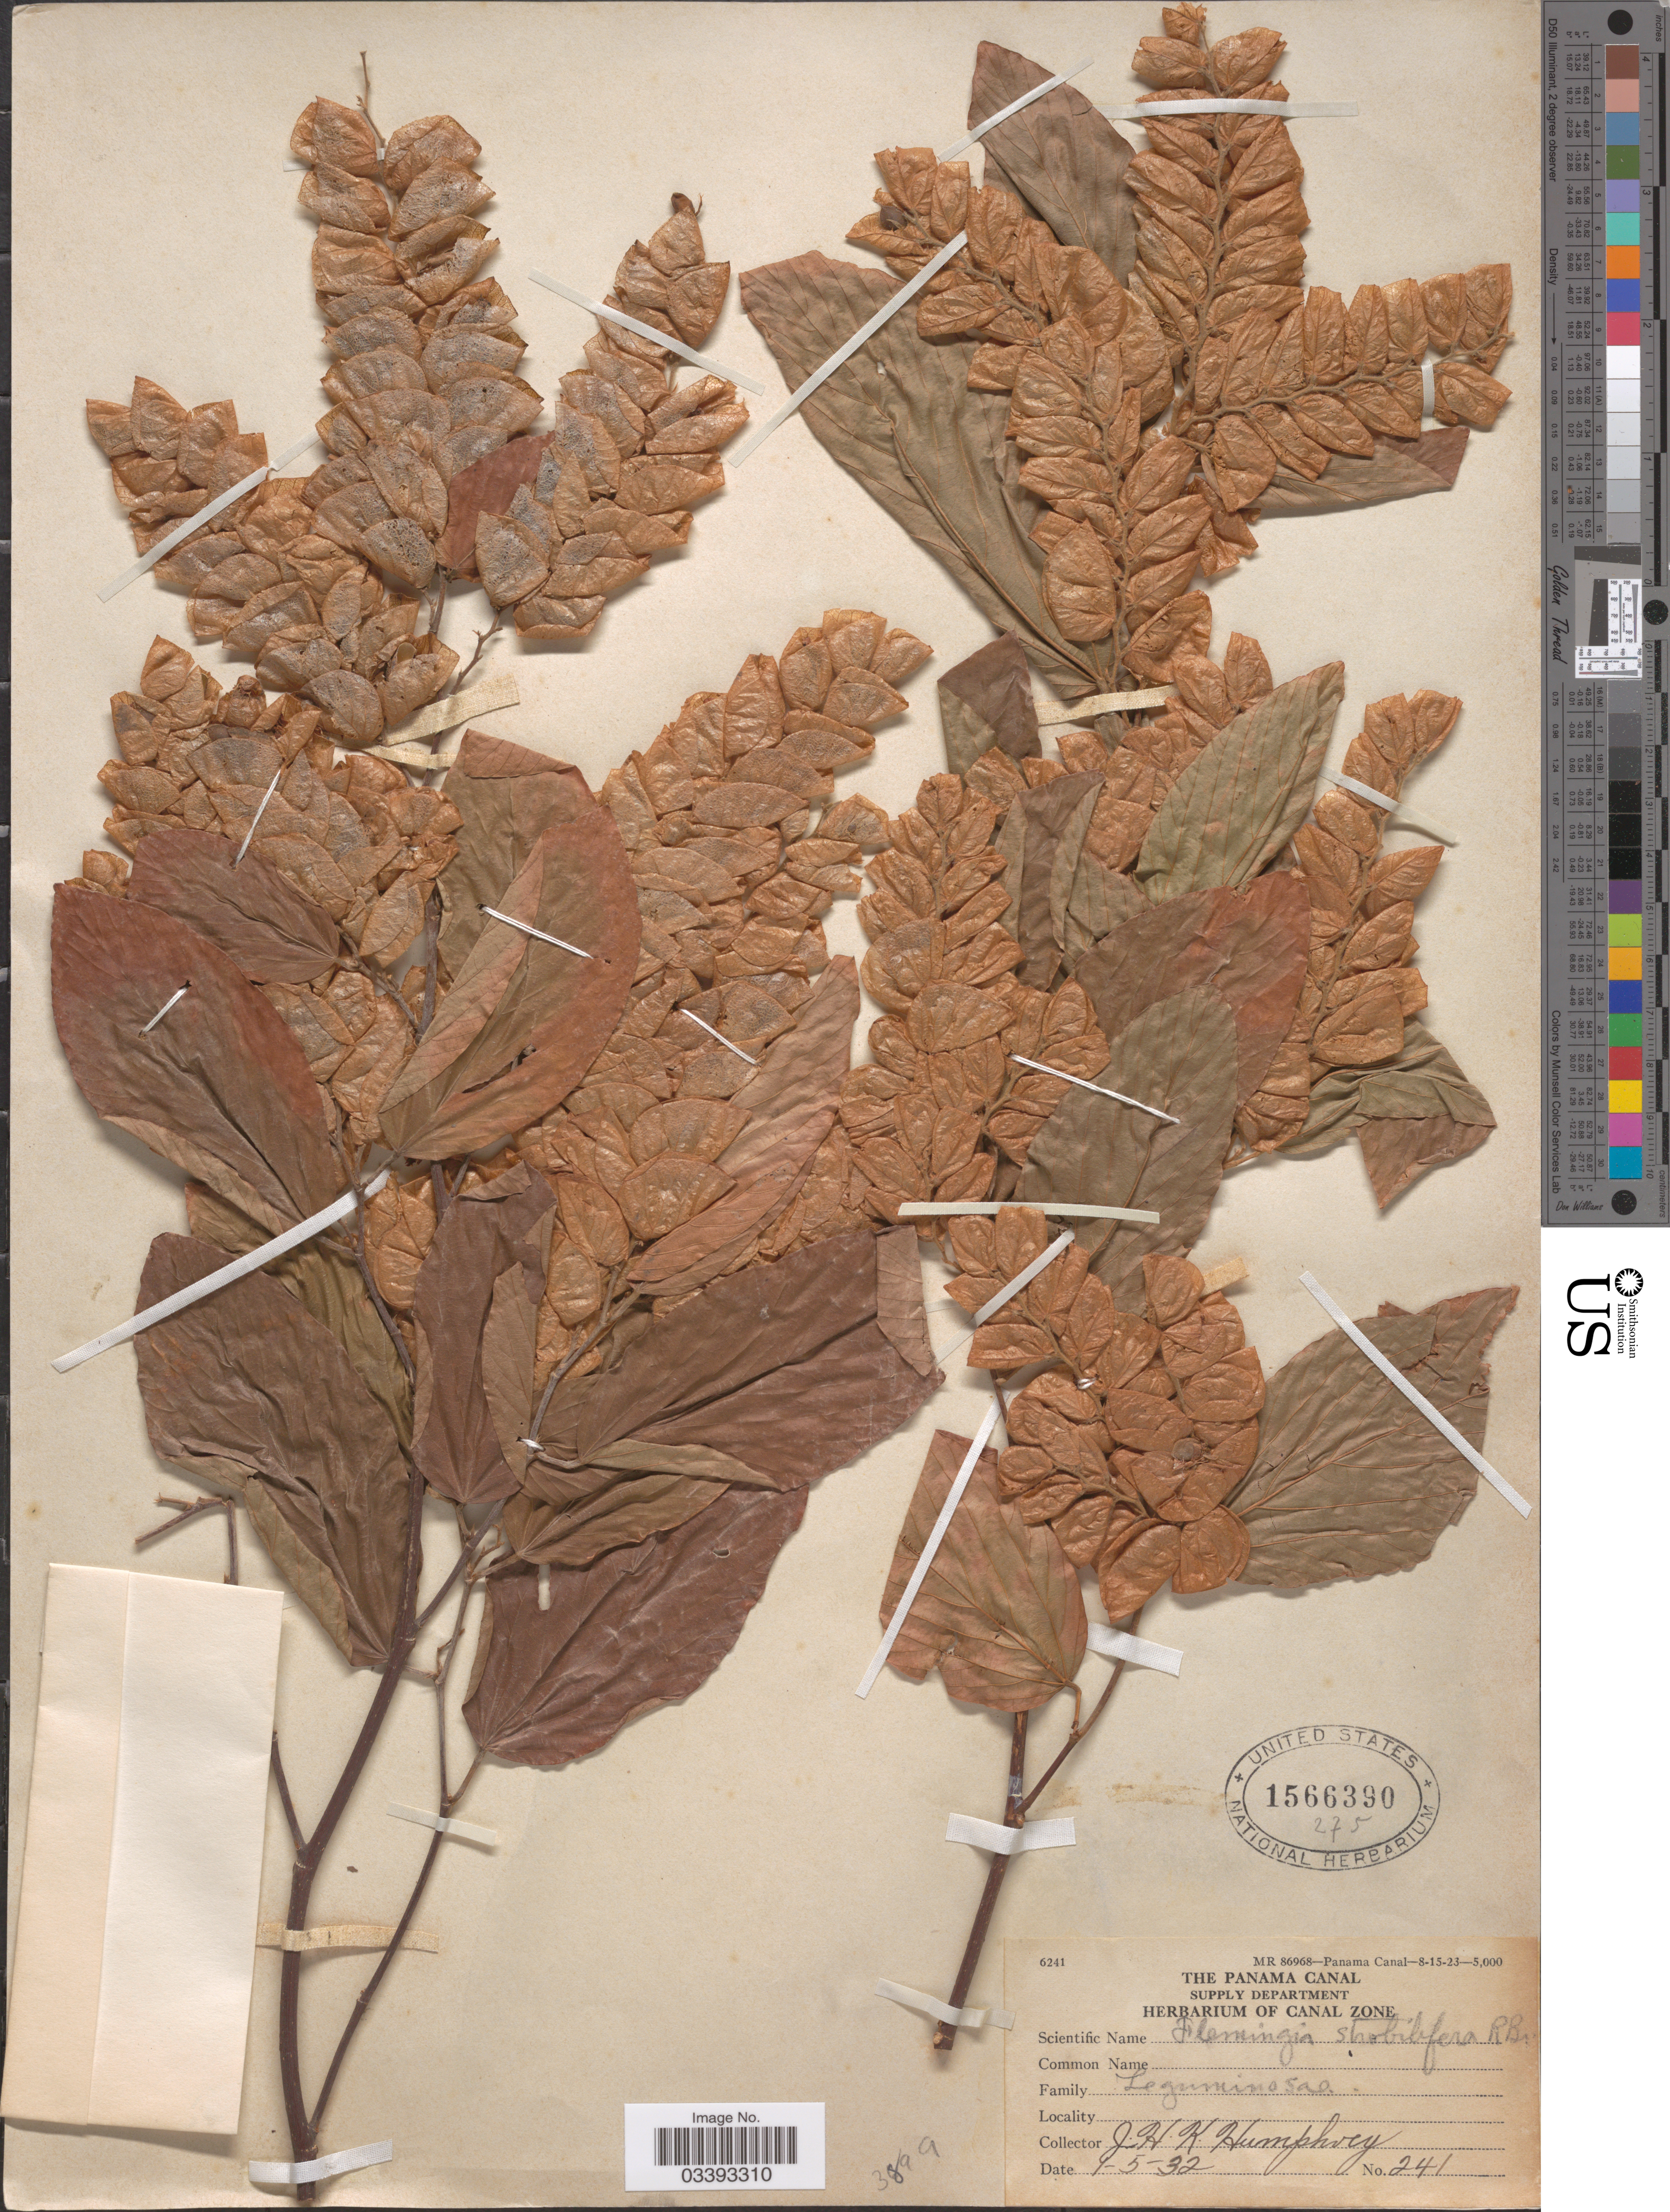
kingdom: Plantae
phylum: Tracheophyta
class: Magnoliopsida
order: Fabales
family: Fabaceae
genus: Flemingia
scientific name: Flemingia strobilifera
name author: (L.) W.T. Aiton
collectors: J. Humphrey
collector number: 241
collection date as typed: Transcribed d/m/y: 1/5/32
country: Panama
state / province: Colón / Panamá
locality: The Panama Canal.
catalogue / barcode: US 1566390